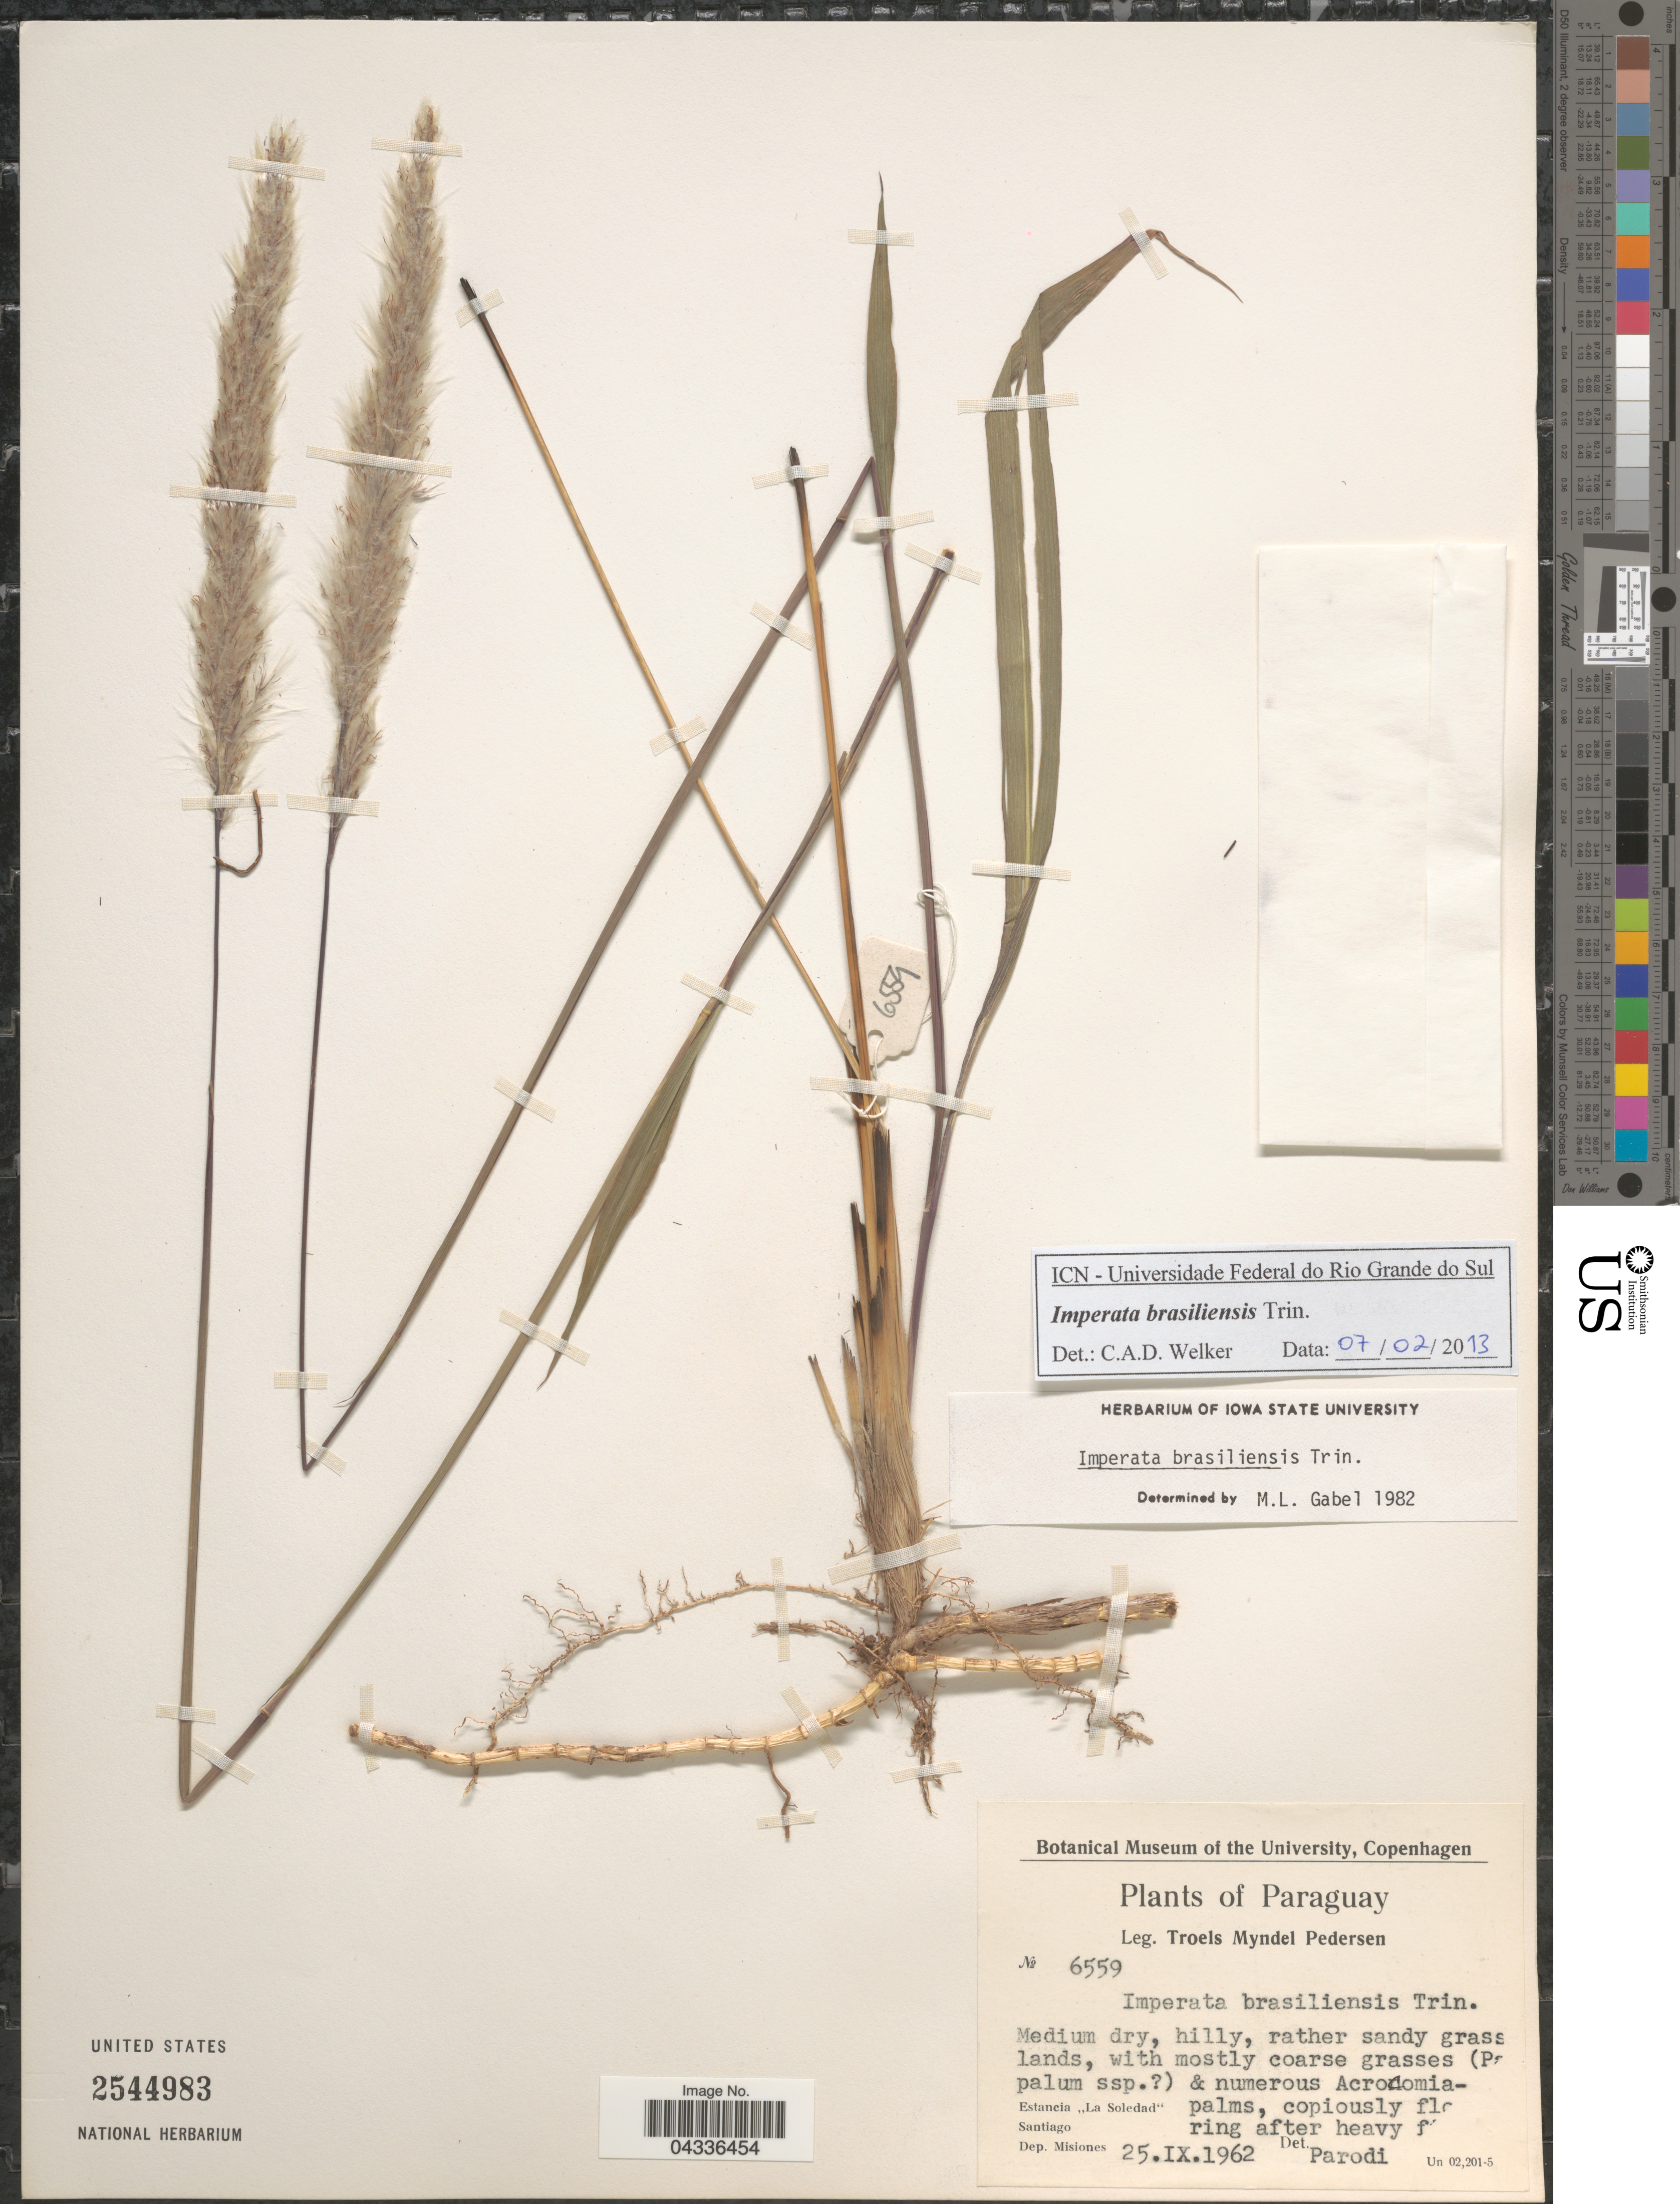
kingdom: Plantae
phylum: Tracheophyta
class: Liliopsida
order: Poales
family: Poaceae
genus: Imperata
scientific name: Imperata brasiliensis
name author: Trin.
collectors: T. Pederson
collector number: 6559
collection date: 1962-09-25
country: Paraguay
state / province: Misiones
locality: Estancia "La Soledad". Santiago. Dep. Misiones.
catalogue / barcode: US 2544983